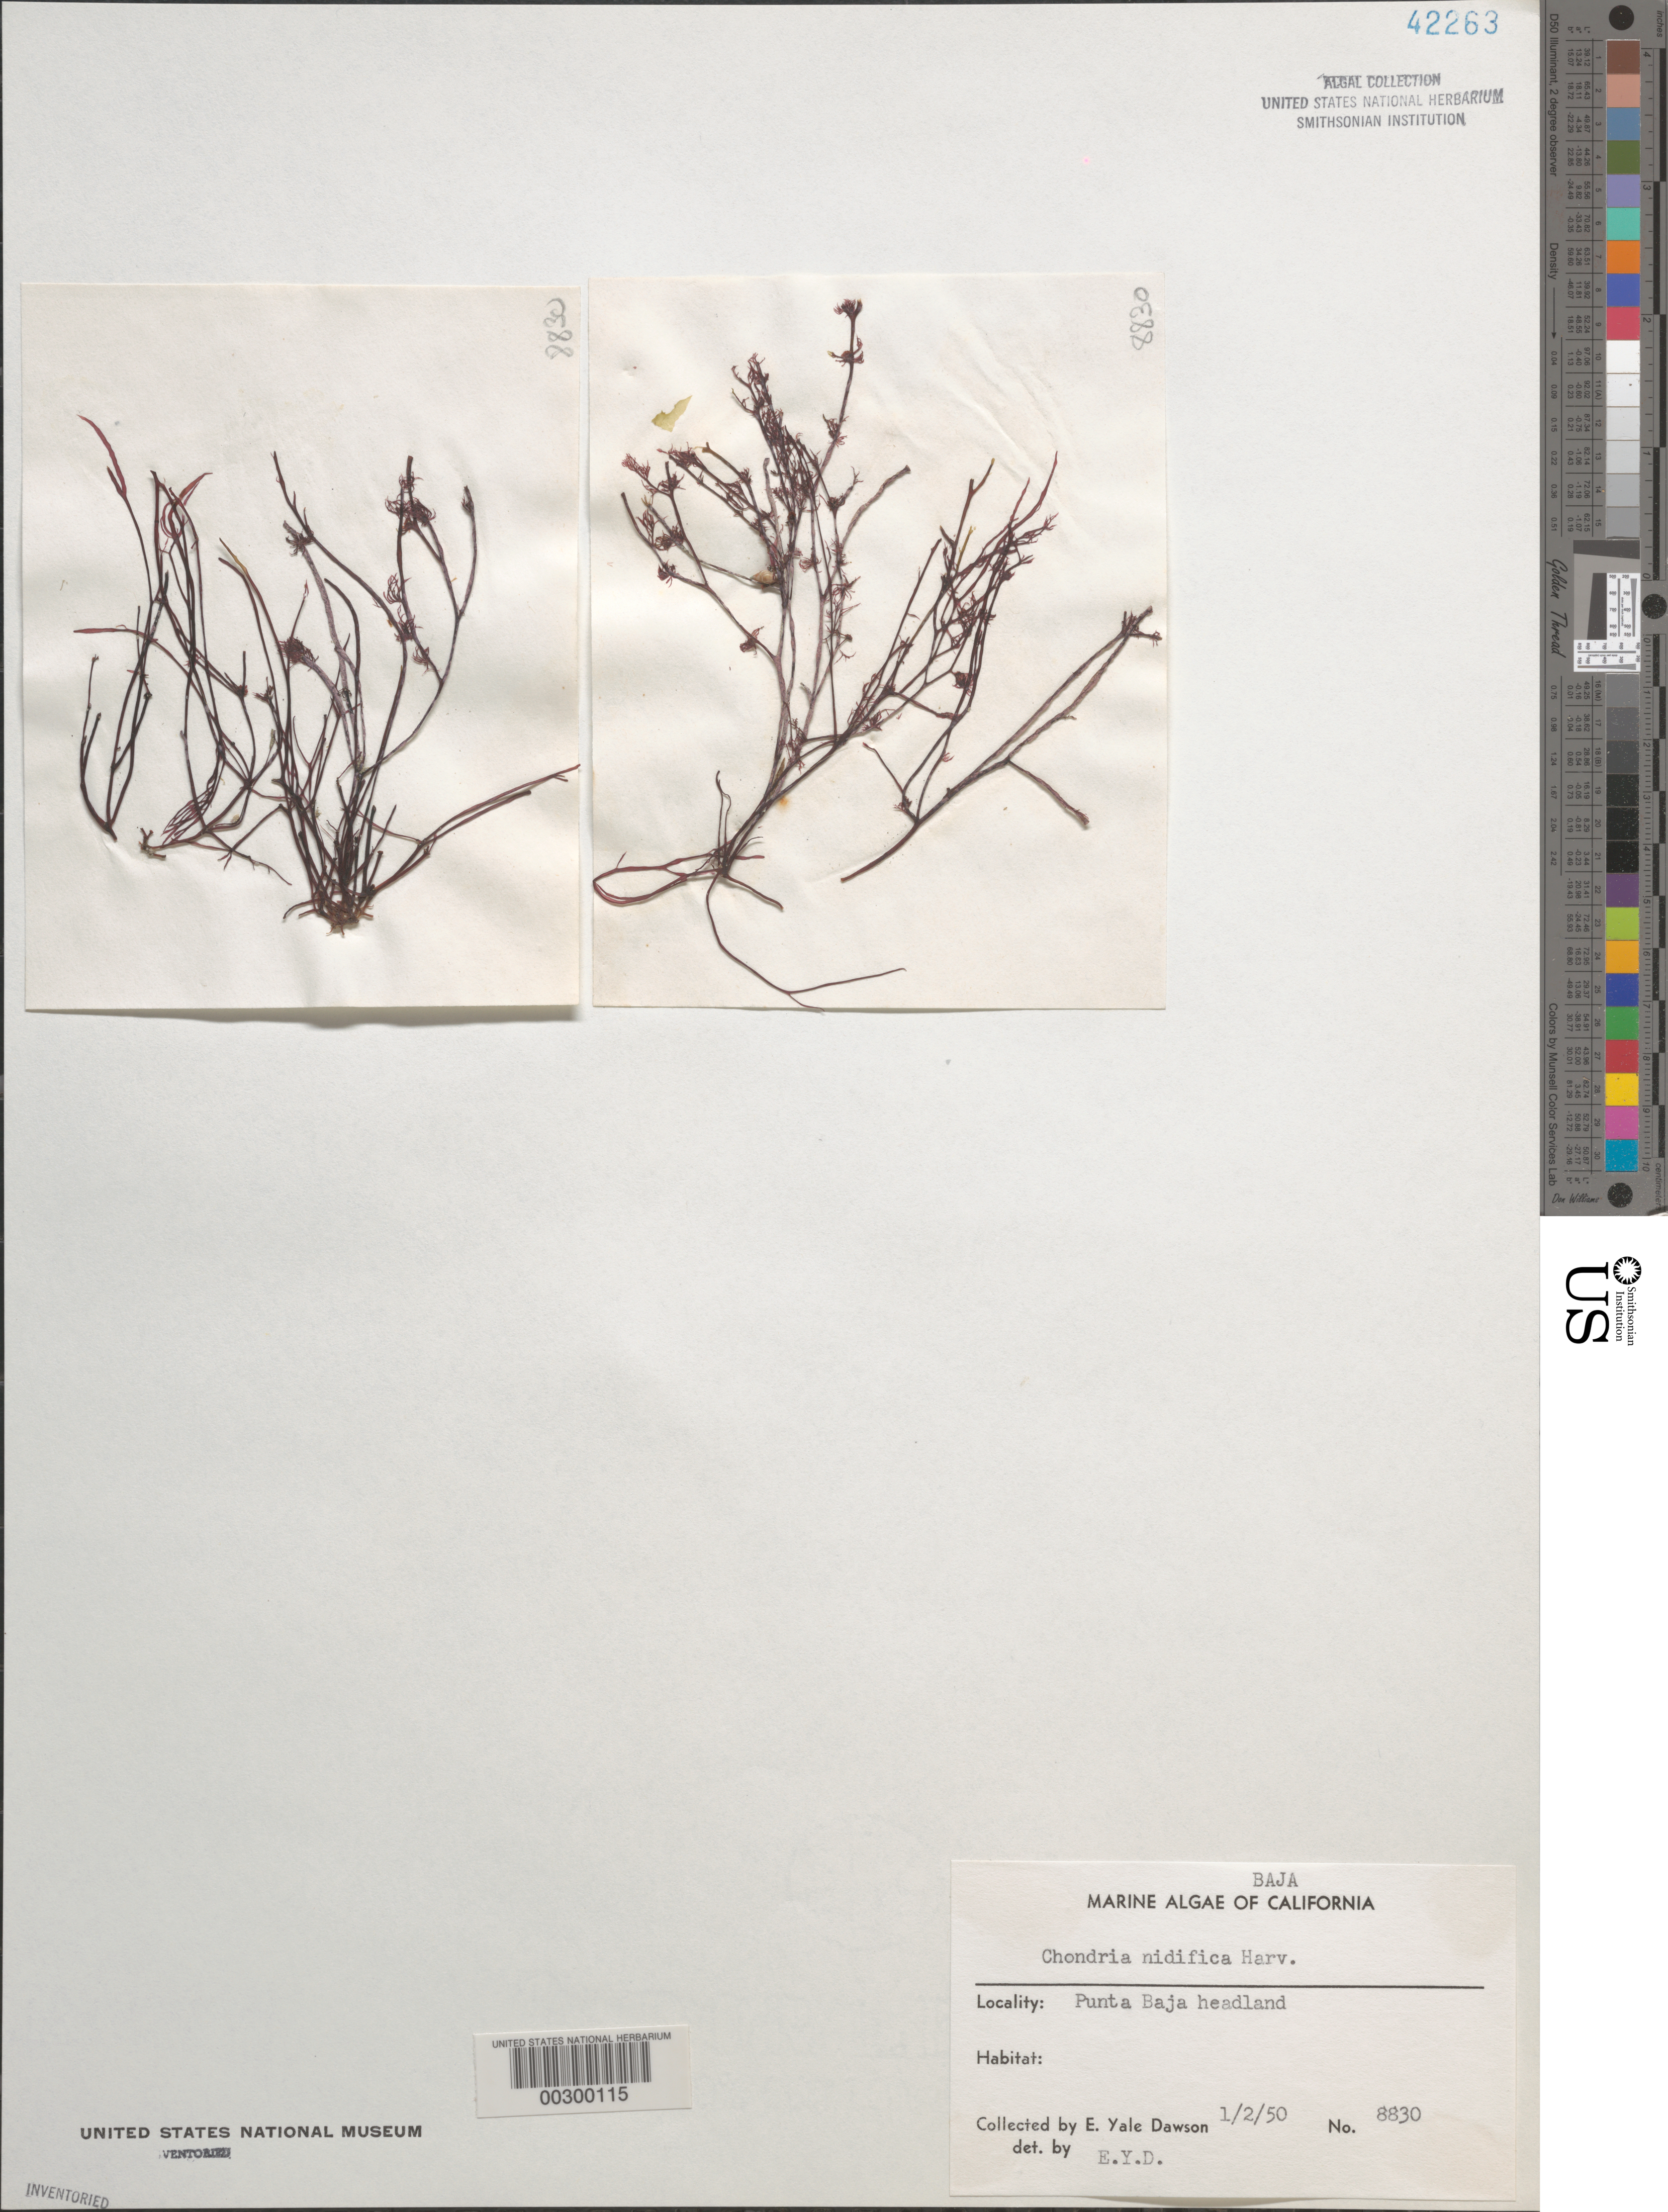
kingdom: Plantae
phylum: Rhodophyta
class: Florideophyceae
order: Ceramiales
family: Rhodomelaceae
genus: Neochondria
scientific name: Neochondria nidifica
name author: (Harvey) Sutti et al.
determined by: Algae name updating Project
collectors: E. Y. Dawson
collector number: EYD 8830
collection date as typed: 02 Jan 1950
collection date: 1950-01-02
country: Mexico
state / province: Baja California Norte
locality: Punta Baja headland, Pacific coast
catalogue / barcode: US 42263